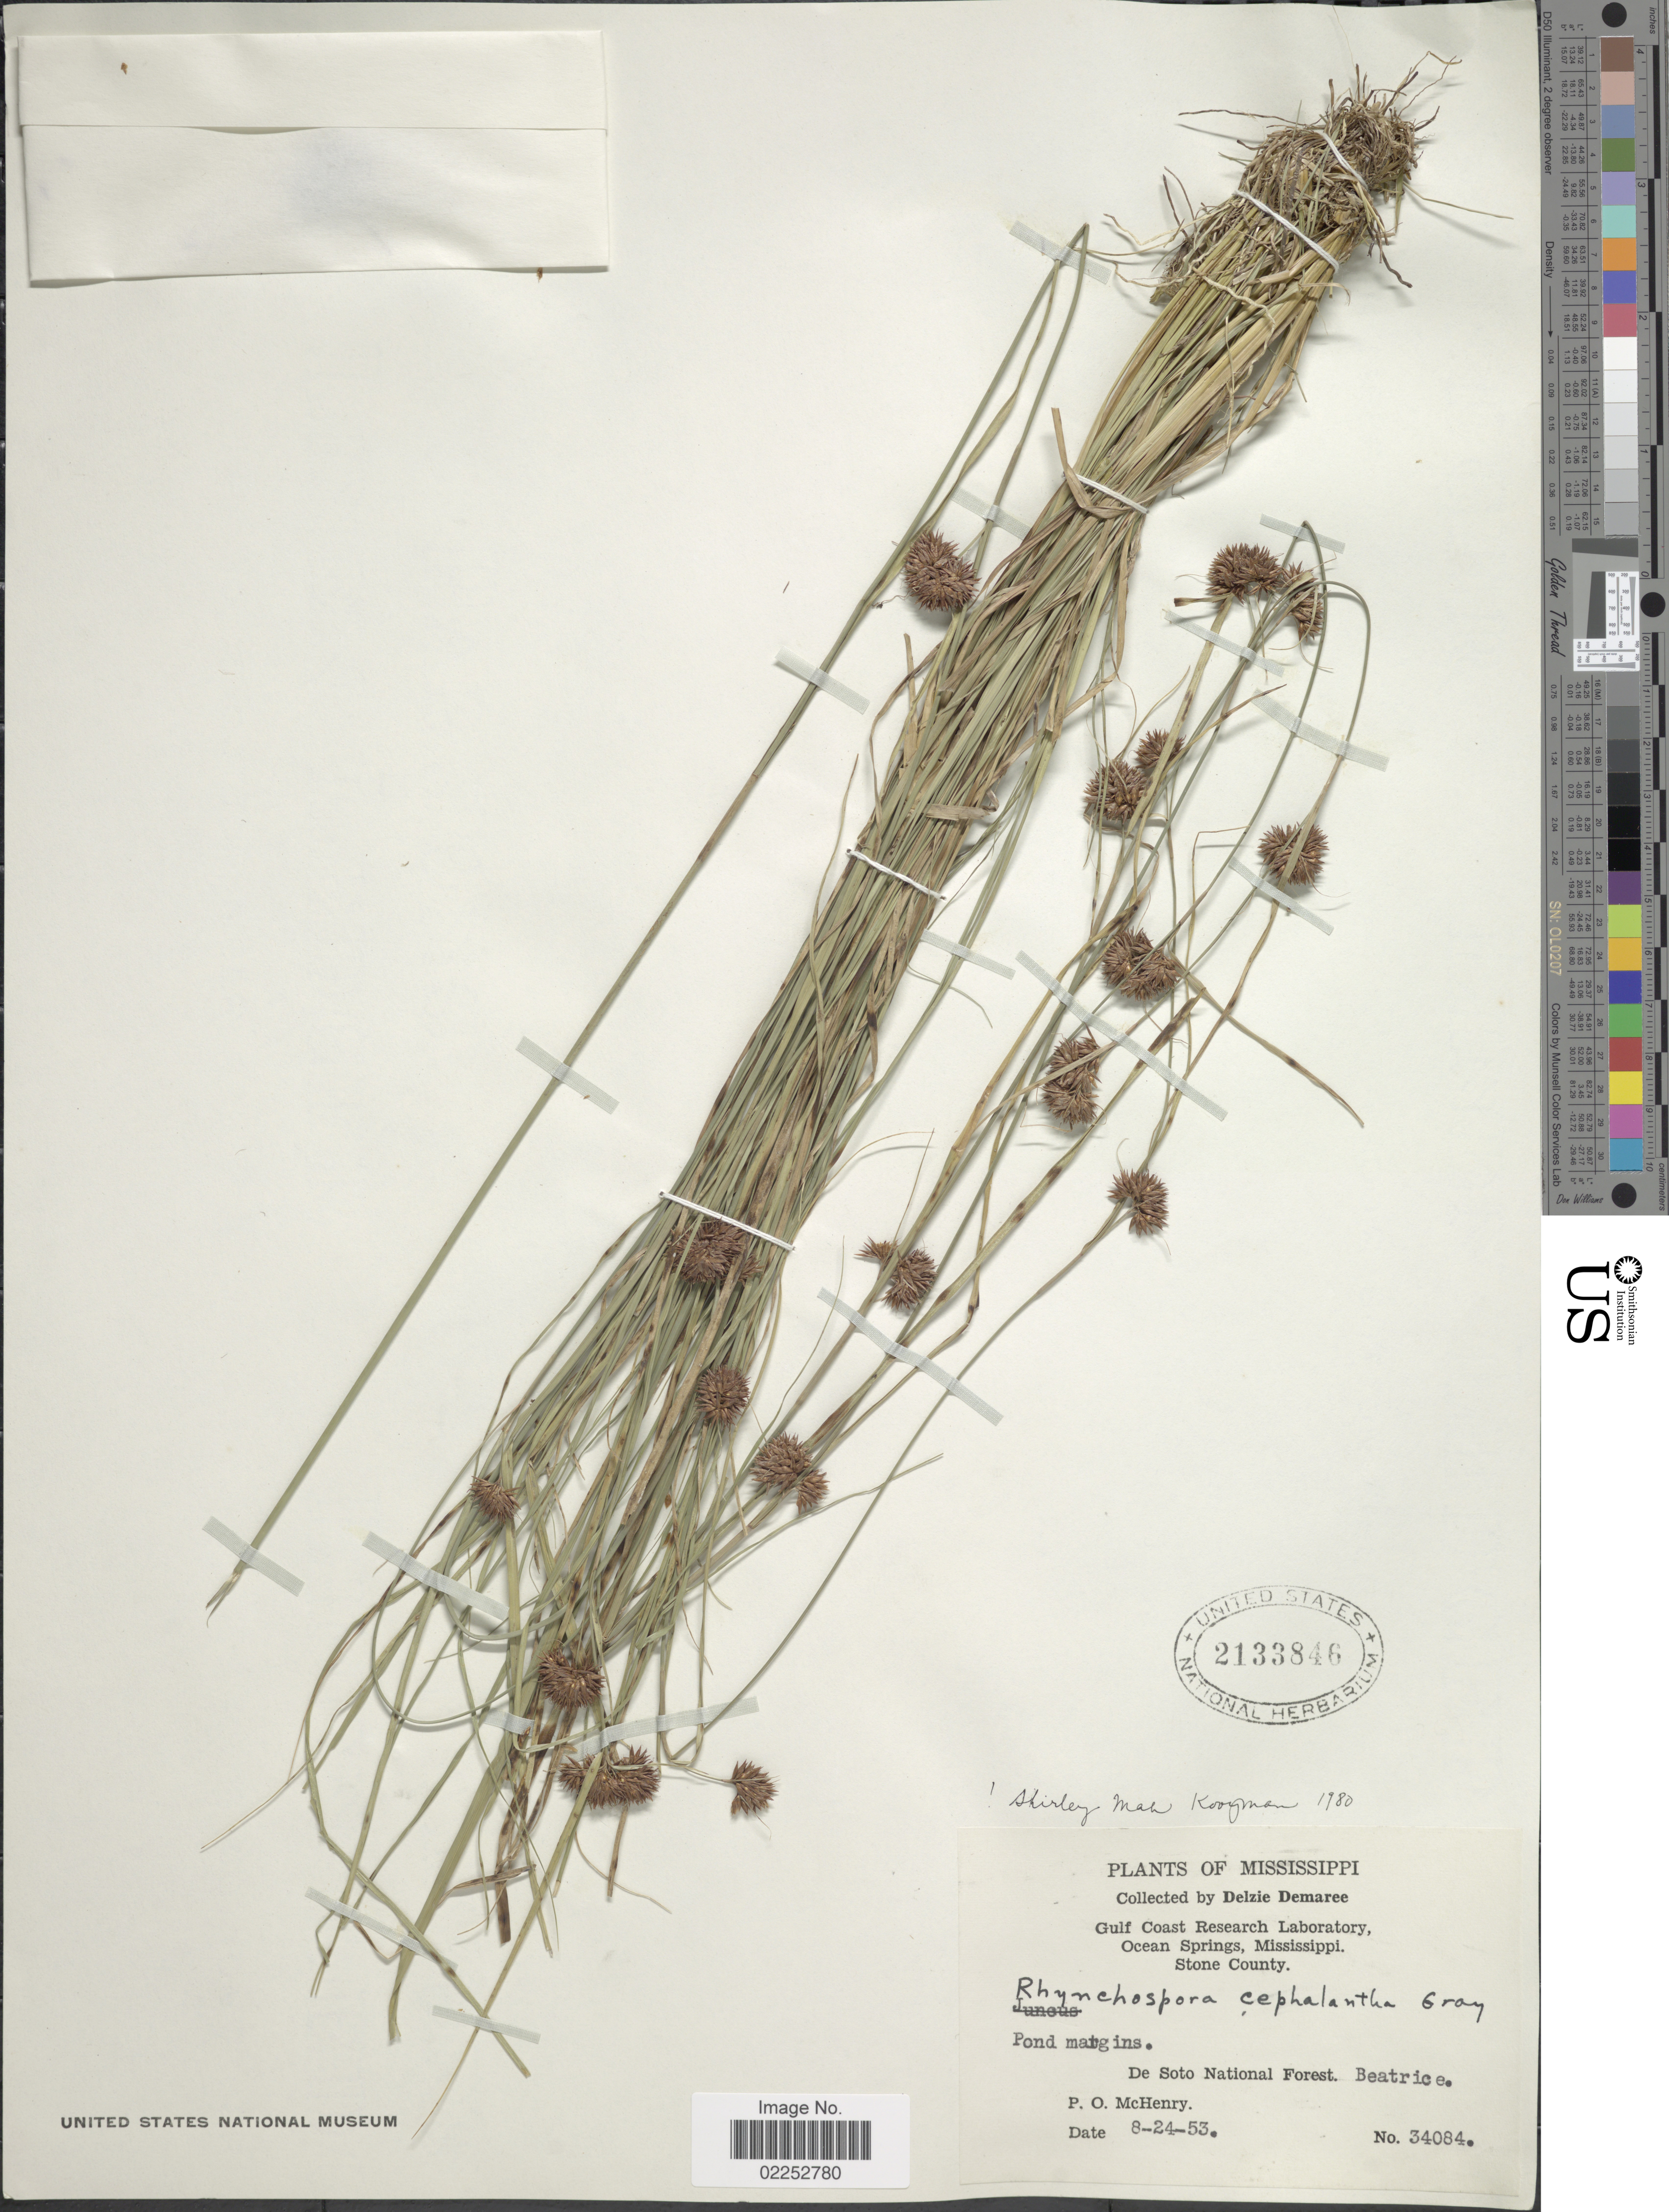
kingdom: Plantae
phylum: Tracheophyta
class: Liliopsida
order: Poales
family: Cyperaceae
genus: Rhynchospora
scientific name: Rhynchospora cephalantha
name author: A. Gray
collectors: D. Demaree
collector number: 34084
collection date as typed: Transcribed d/m/y: 24/8/53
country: United States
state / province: Mississippi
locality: De Soto National Forest. Beatrice. P. O. McHenry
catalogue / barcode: US 2133846